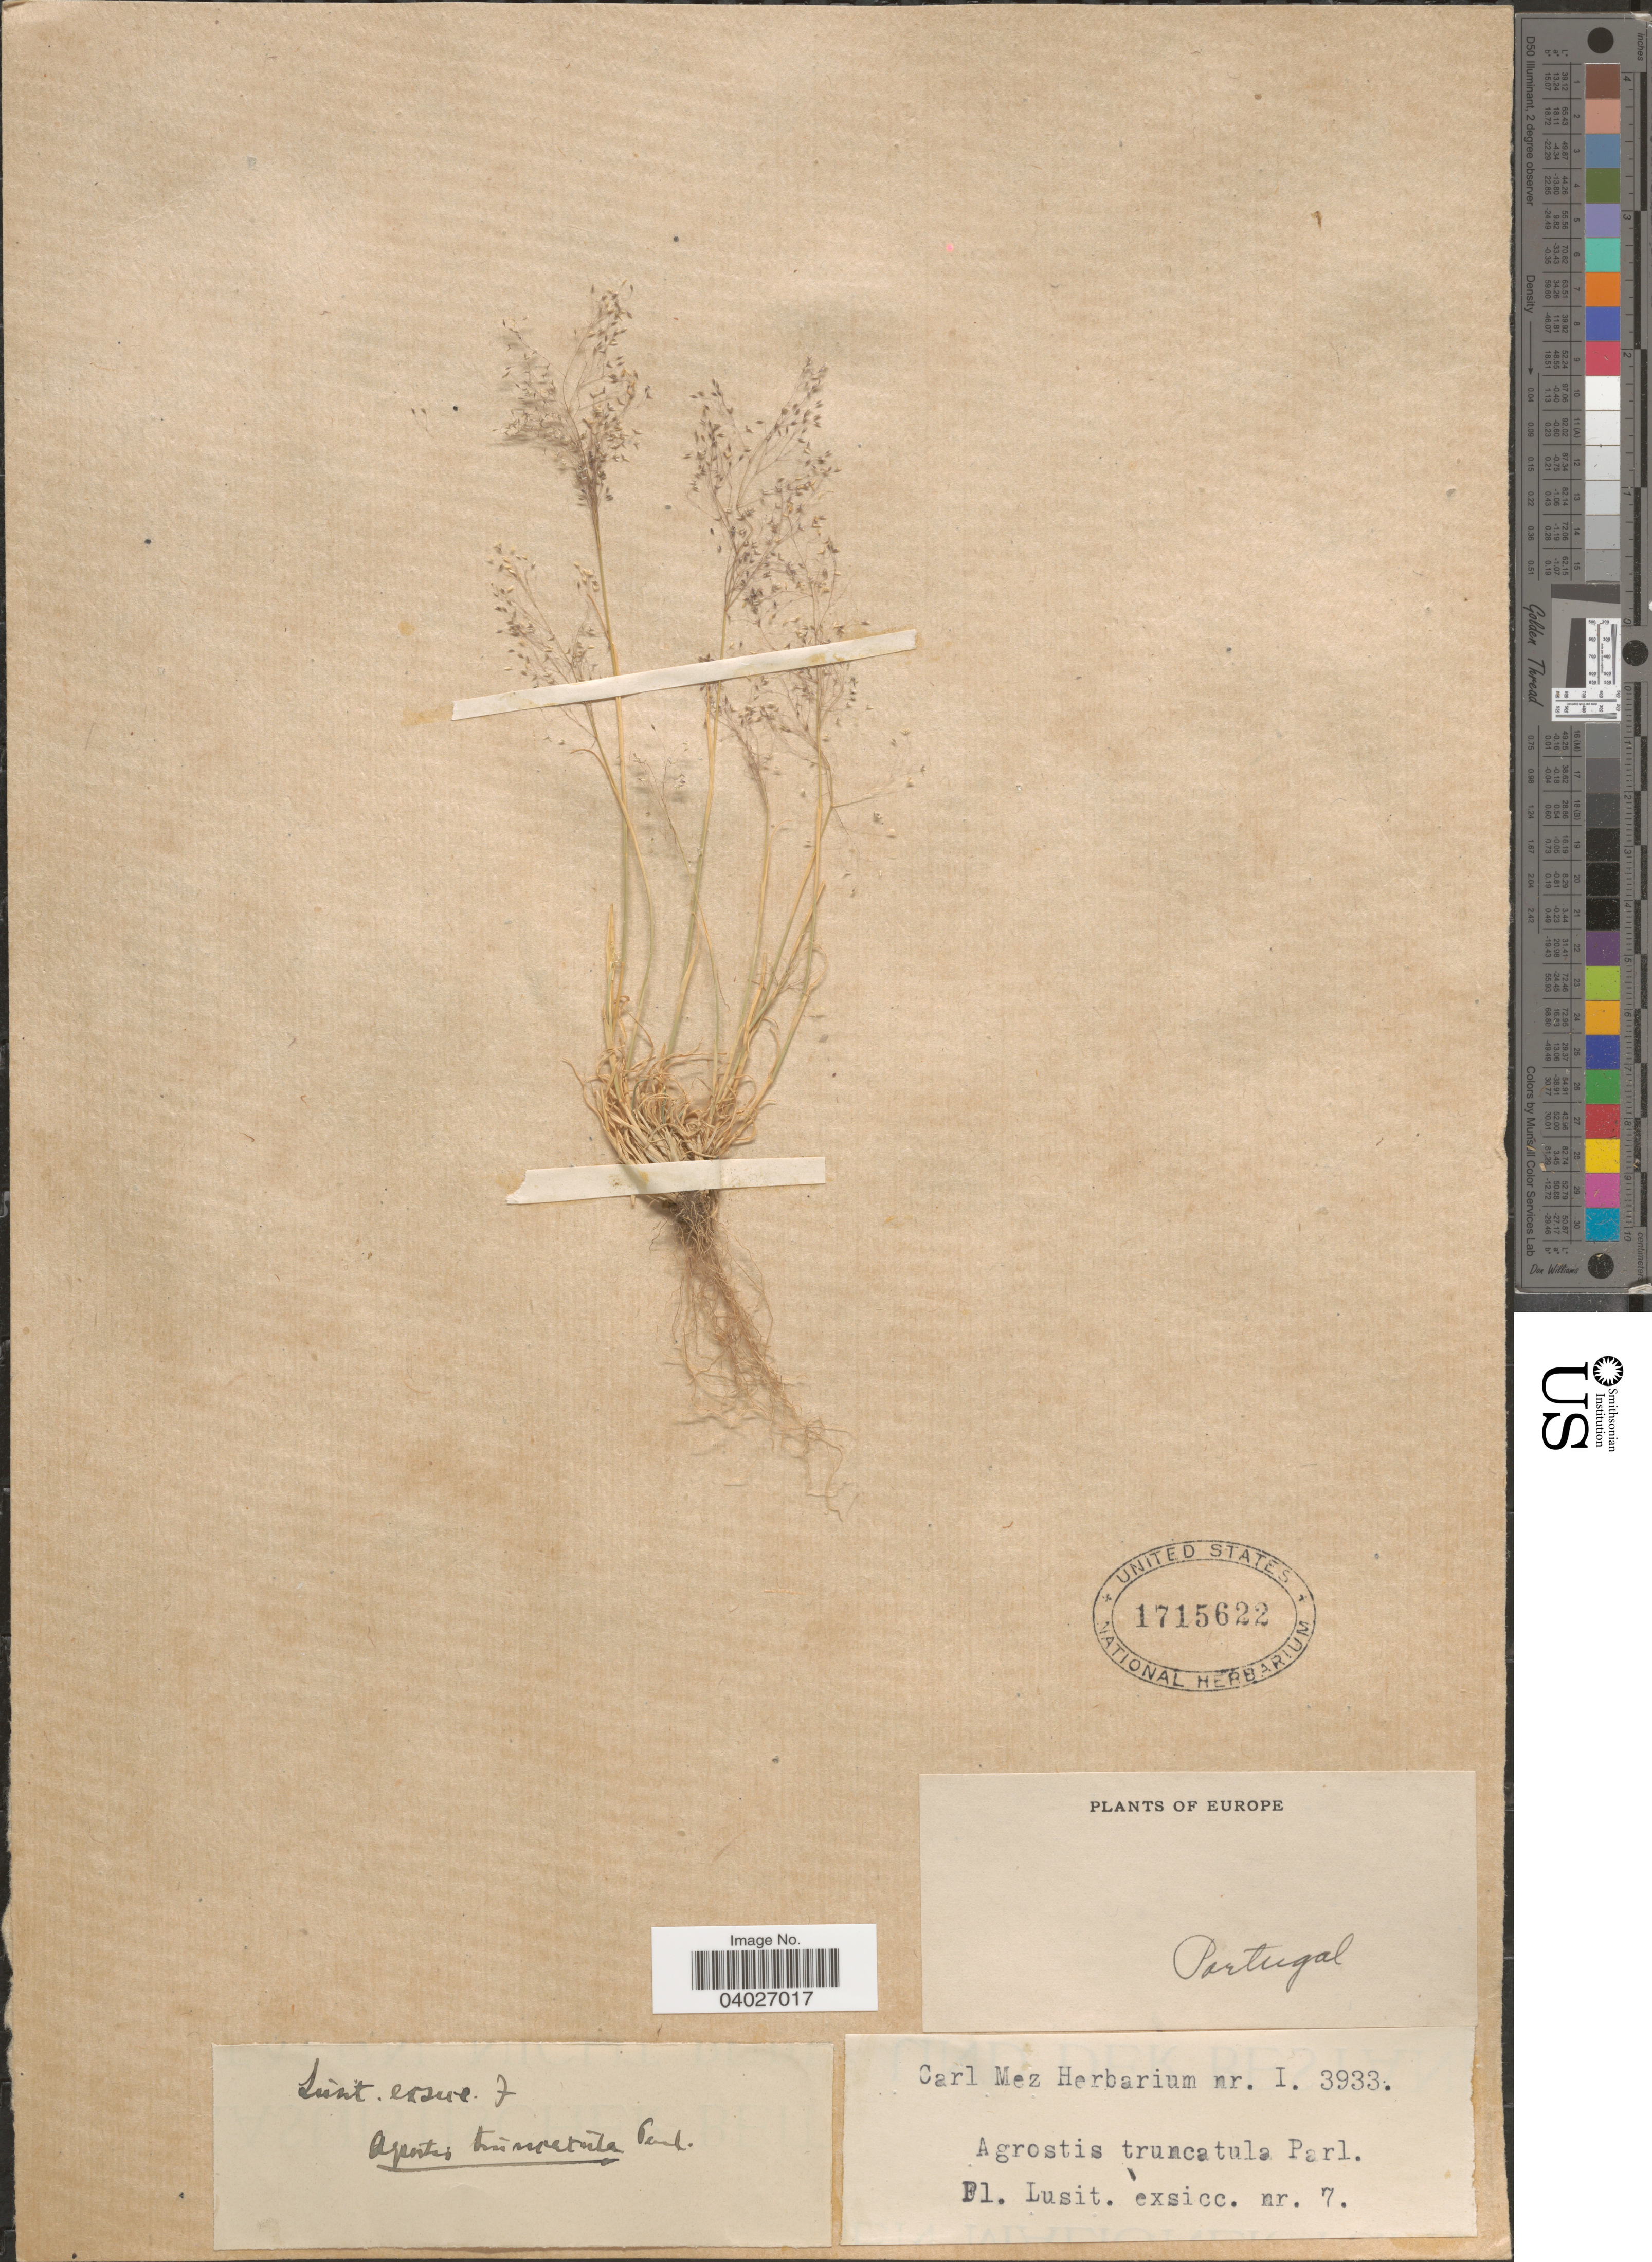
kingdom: Plantae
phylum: Tracheophyta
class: Liliopsida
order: Poales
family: Poaceae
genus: Agrostula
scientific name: Agrostula truncatula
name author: (Parl.) P.M. Peterson et al.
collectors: Ex herb. Carl Mez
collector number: I3933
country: Portugal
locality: Europe.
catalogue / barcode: US 1715622